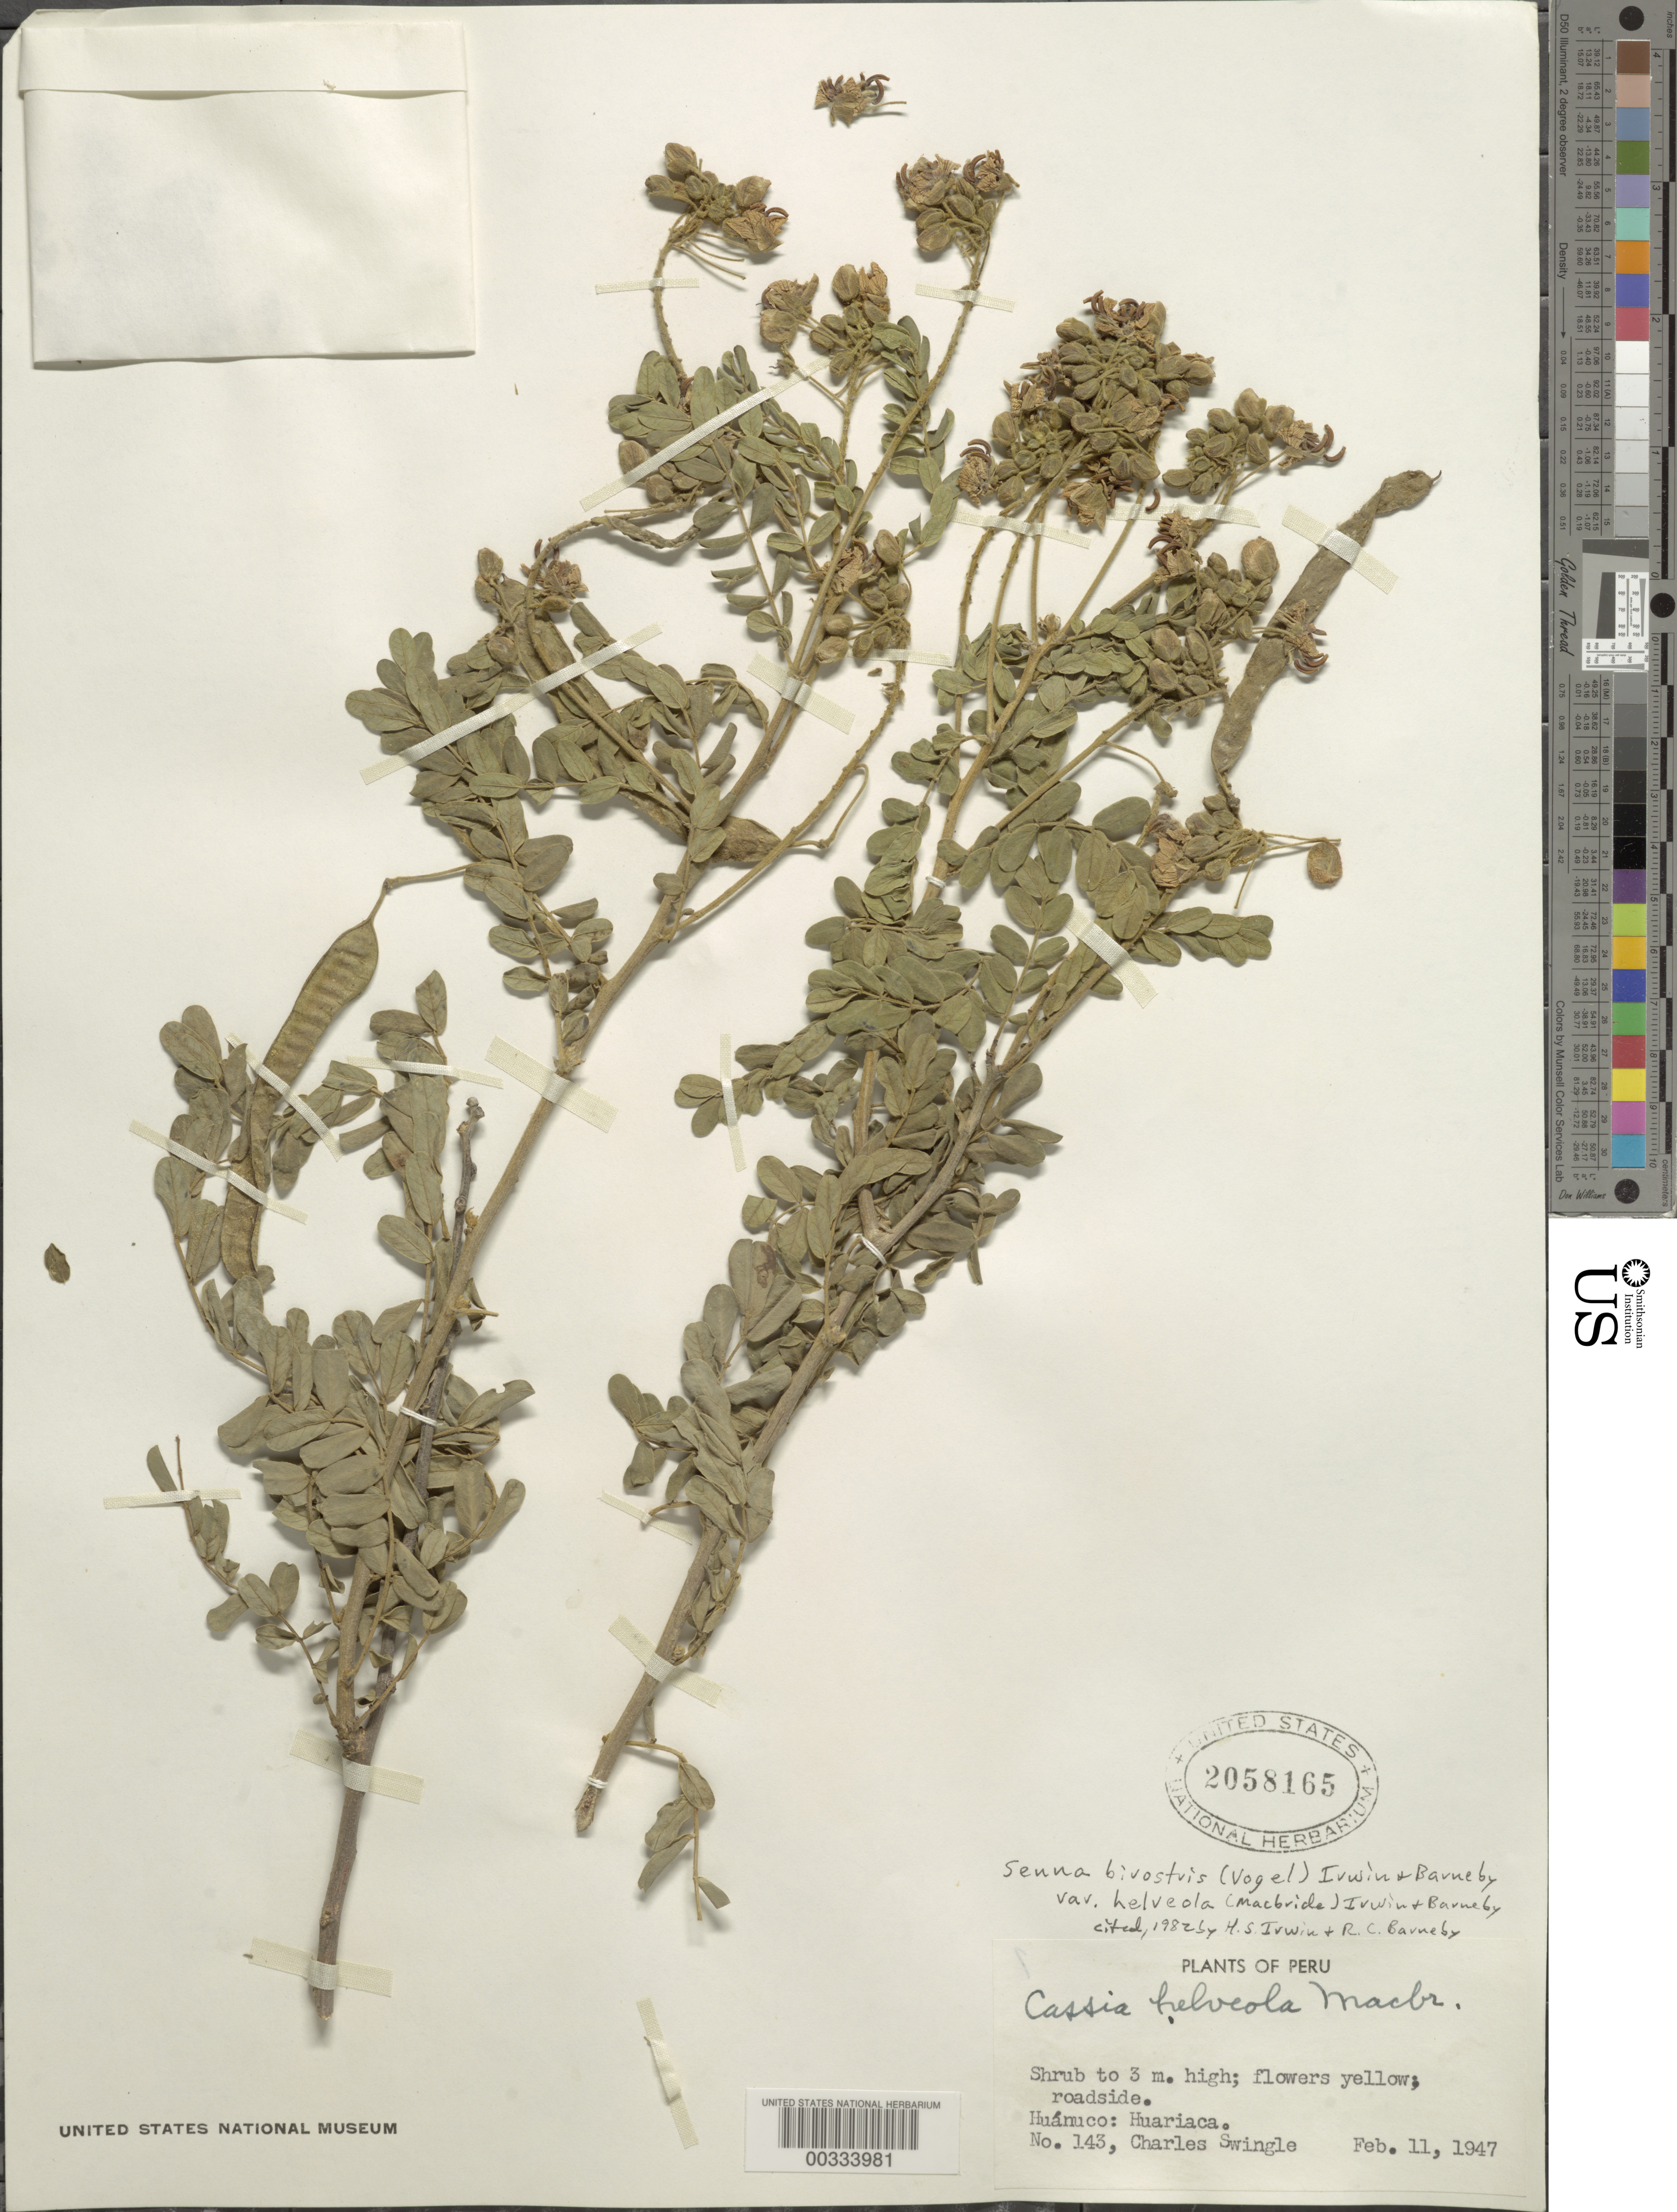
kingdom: Plantae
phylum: Tracheophyta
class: Magnoliopsida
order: Fabales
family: Fabaceae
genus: Senna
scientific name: Senna birostris var. helveola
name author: (J.F. Macbr.) H.S. Irwin & Barneby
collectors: C. Swingle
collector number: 143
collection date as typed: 11 Feb 1947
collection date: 1947-02-11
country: Peru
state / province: Huánuco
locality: Huariaca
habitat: Roadside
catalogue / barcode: US 2058165